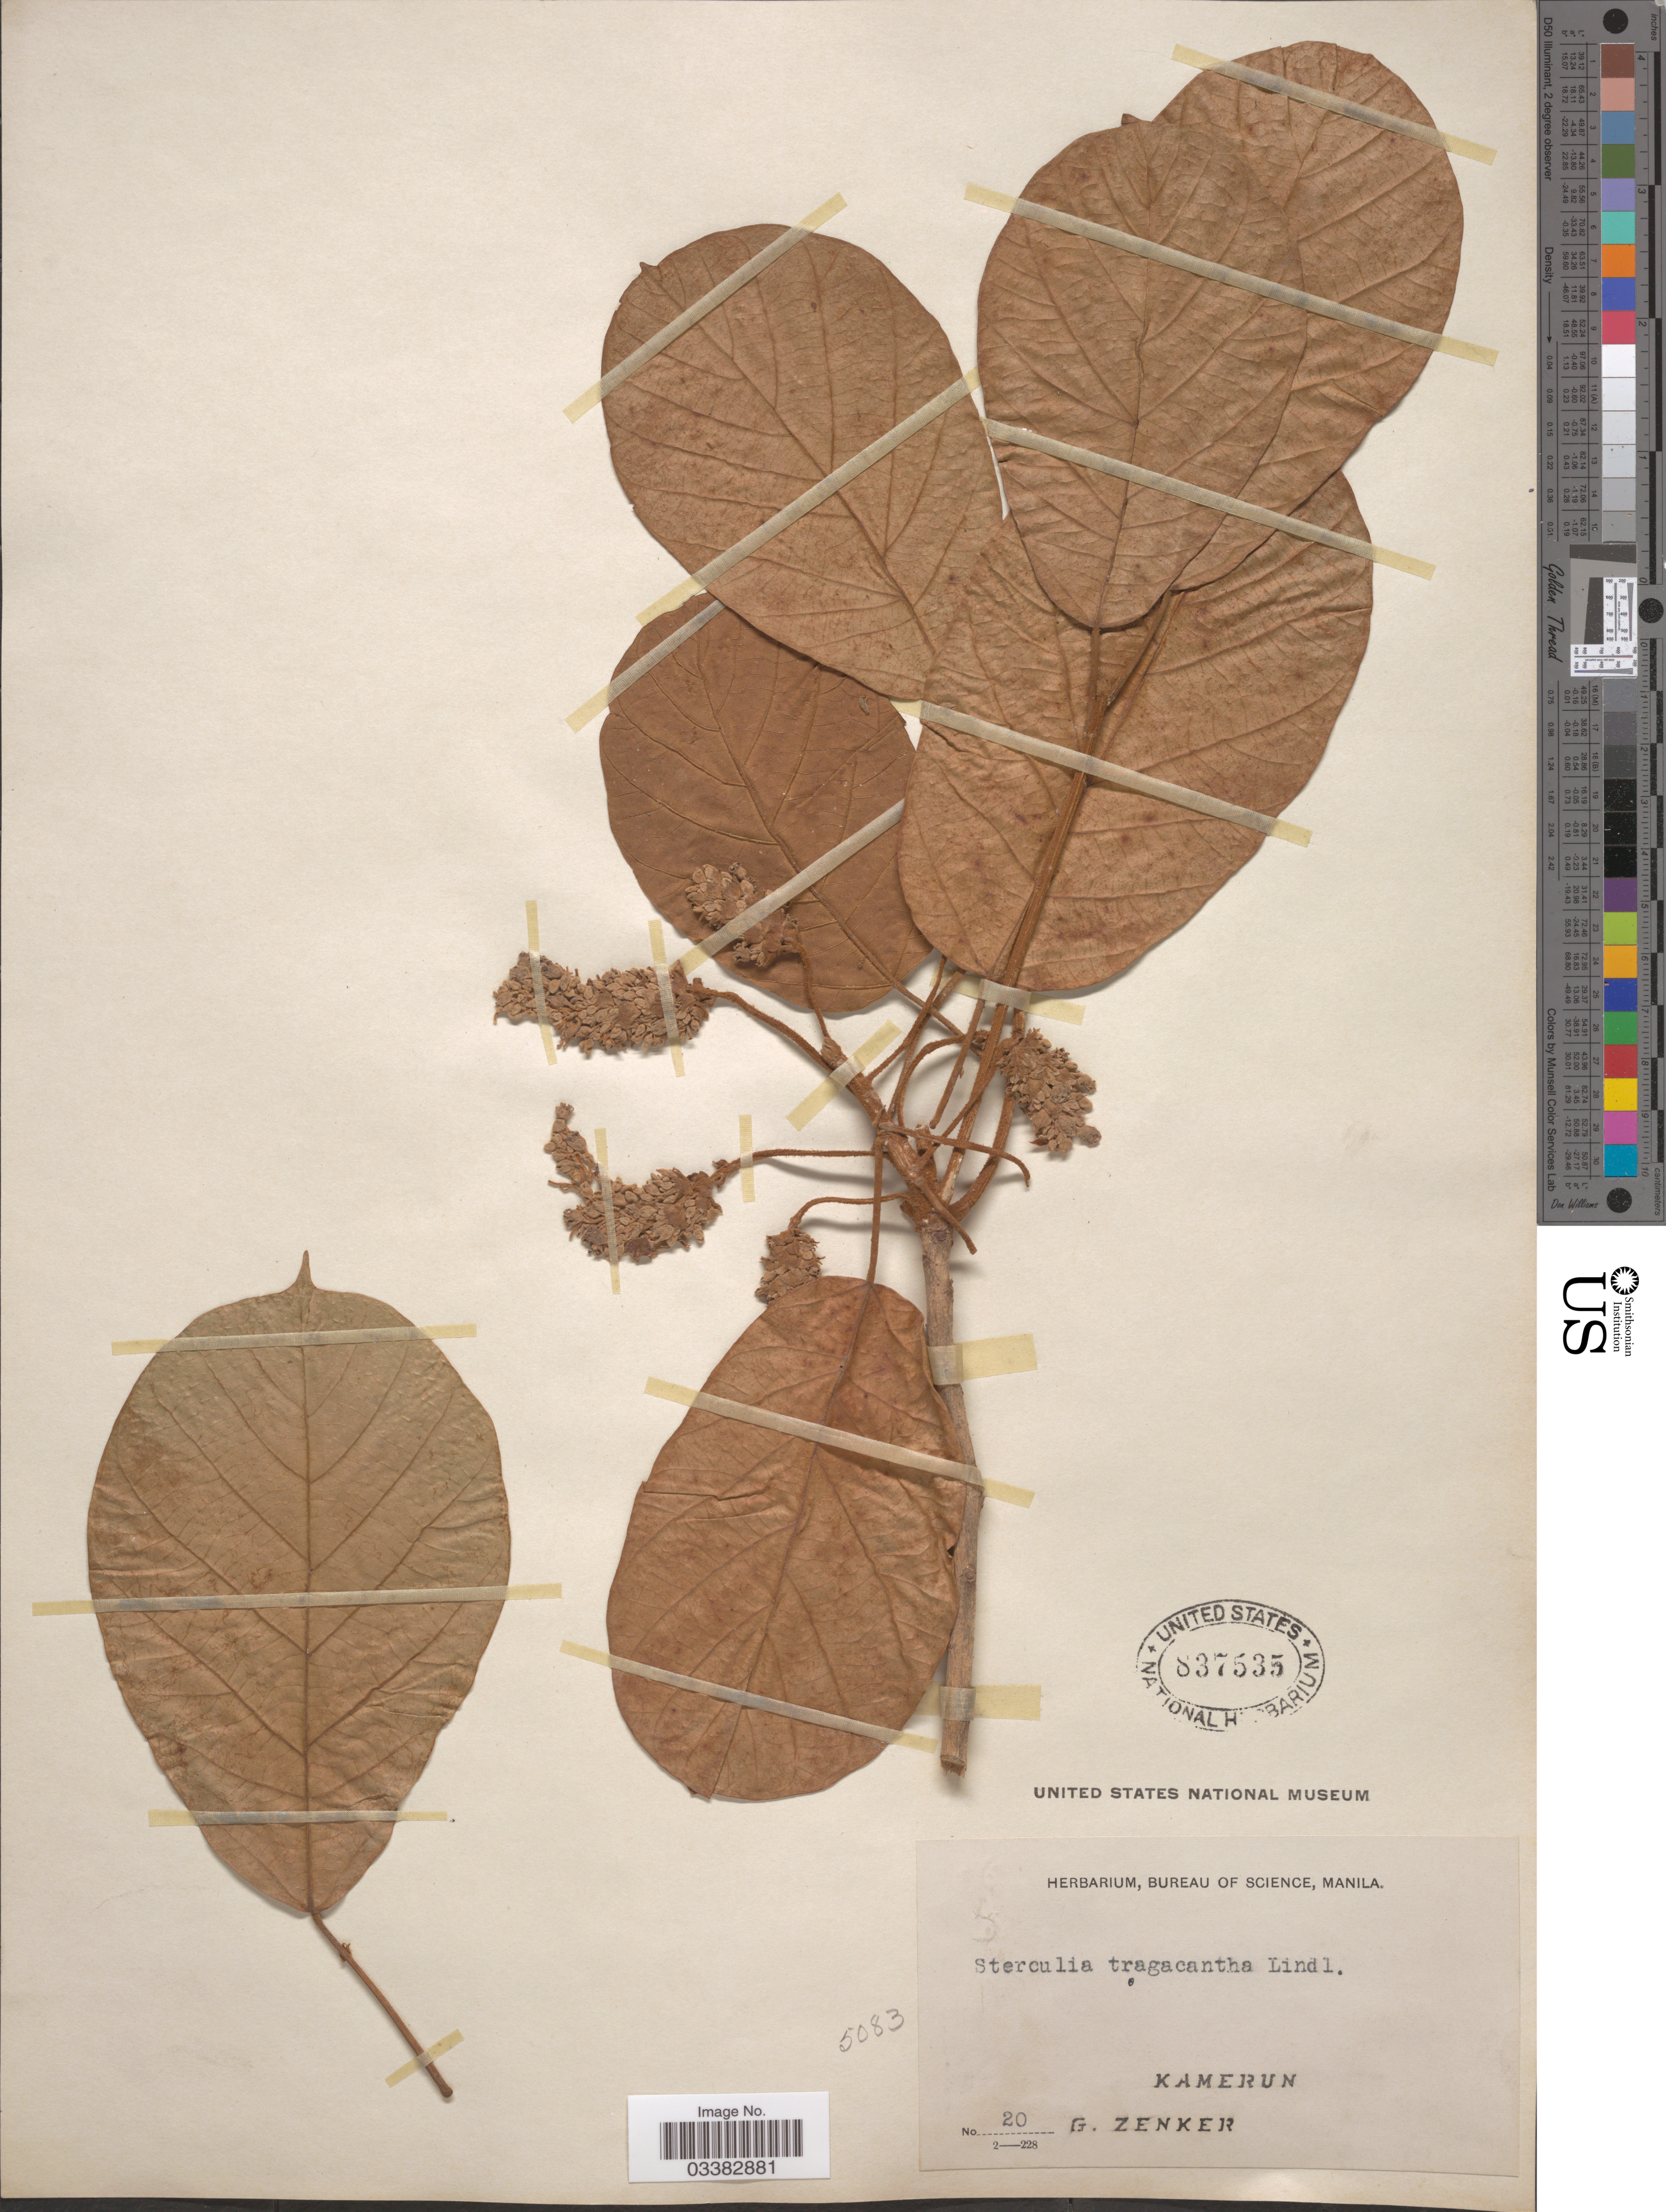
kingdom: Plantae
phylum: Tracheophyta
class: Magnoliopsida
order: Malvales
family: Malvaceae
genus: Sterculia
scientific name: Sterculia tragacantha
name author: Lindl.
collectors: G. A. Zenker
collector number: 20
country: Cameroon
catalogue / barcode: US 838535